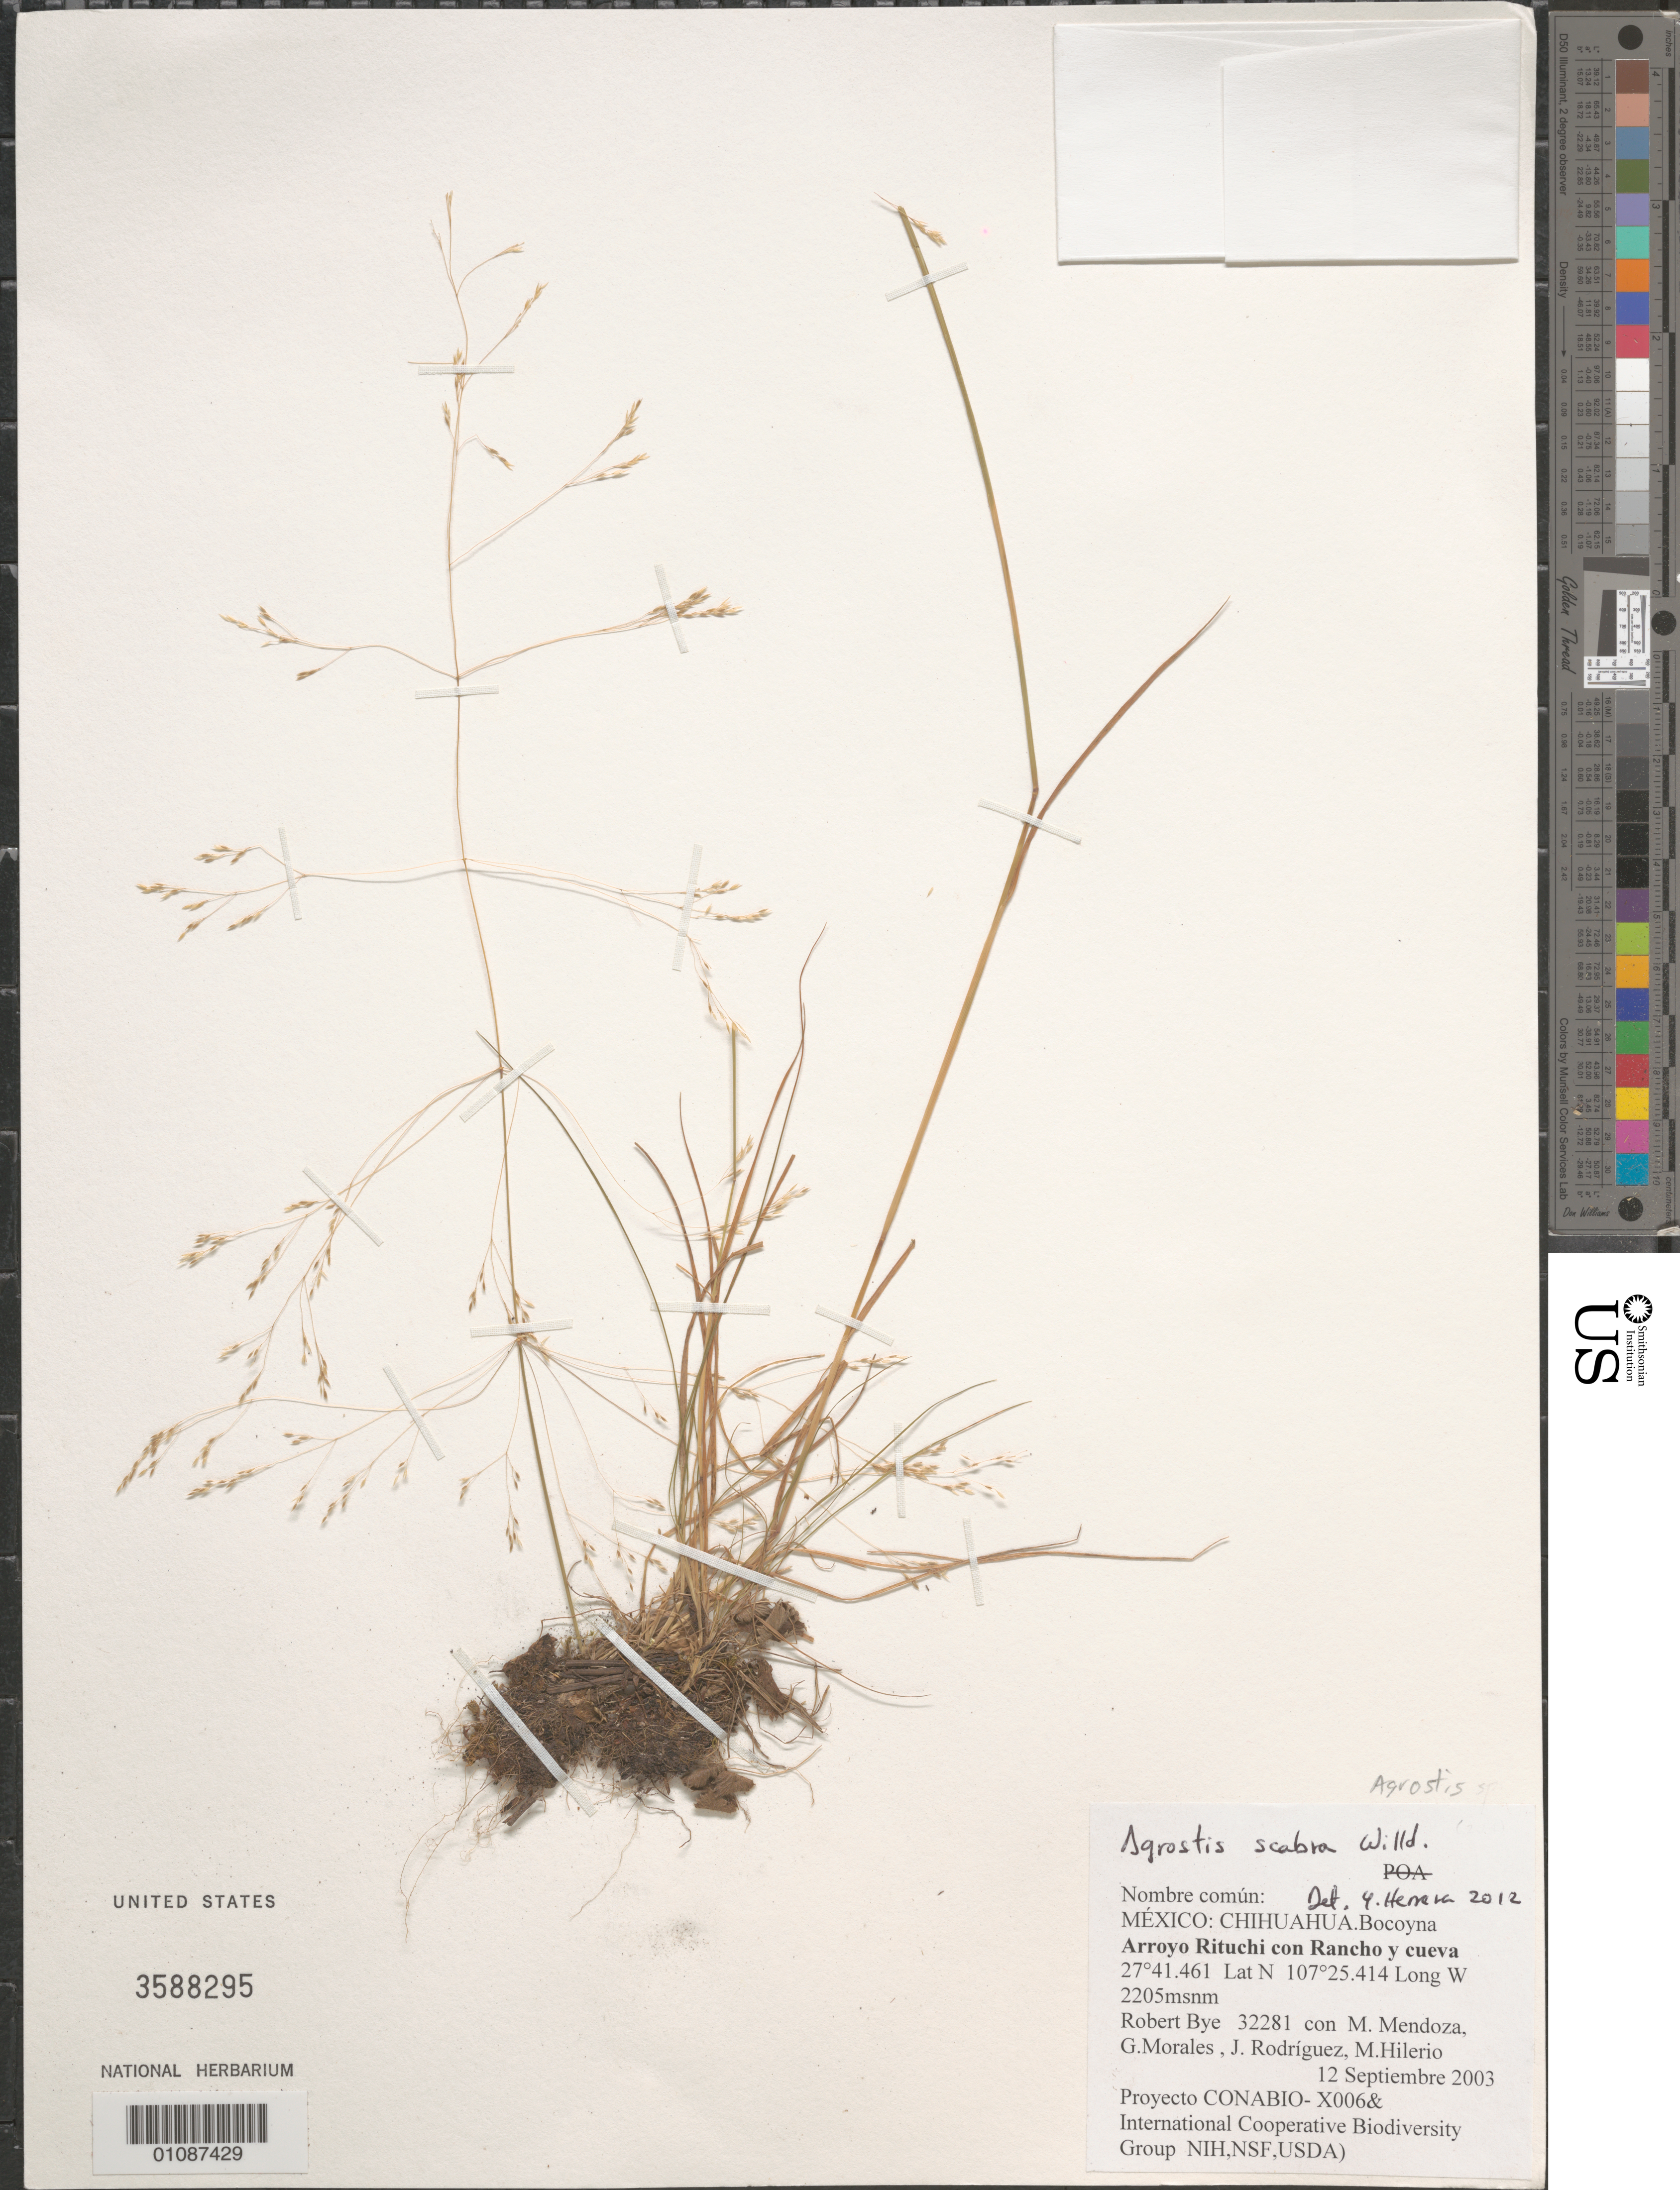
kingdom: Plantae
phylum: Tracheophyta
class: Liliopsida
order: Poales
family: Poaceae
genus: Agrostis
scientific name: Agrostis scabra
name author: Willd.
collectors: R. A. Bye, M. Mendoza Garcia, G. Morales, J. Rodríguez & M. Hilerio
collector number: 32281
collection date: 2003-09-12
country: Mexico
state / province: Chihuahua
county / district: Bocoyna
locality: Arroyo Rituchi con Rancho y cueva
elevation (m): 2205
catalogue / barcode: US 3588295